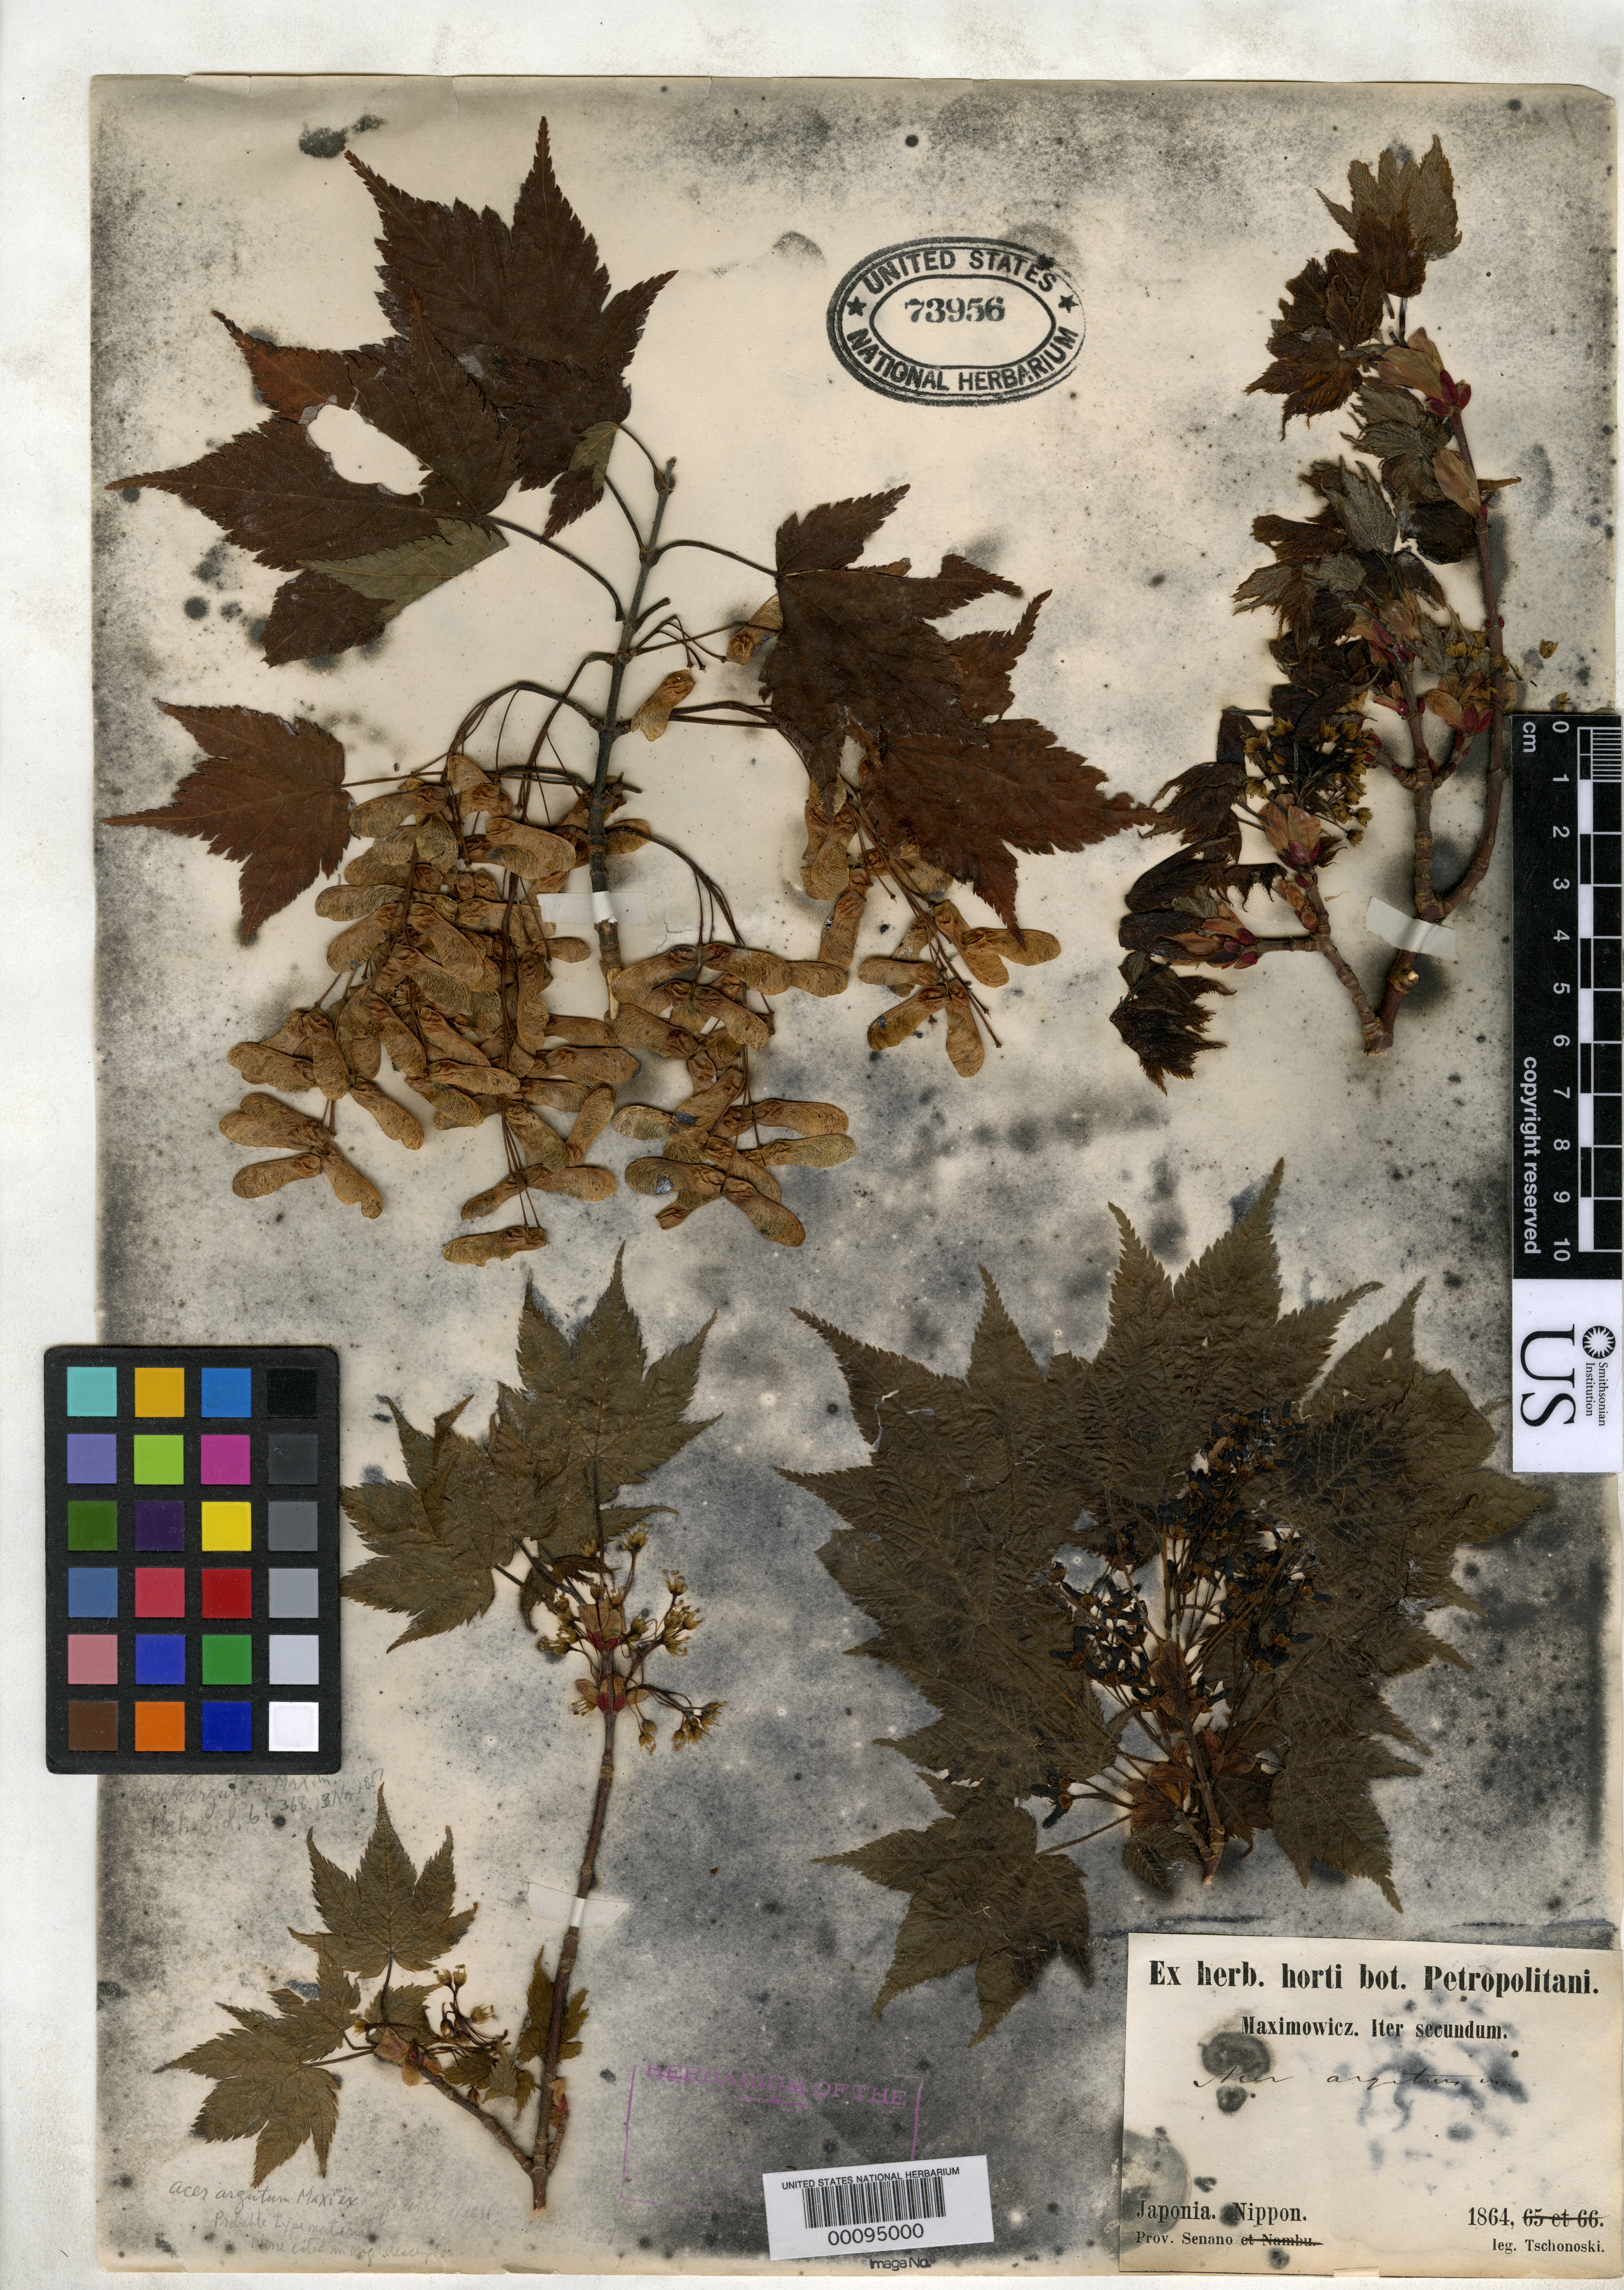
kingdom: Plantae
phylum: Tracheophyta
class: Magnoliopsida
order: Sapindales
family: Sapindaceae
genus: Acer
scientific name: Acer argutum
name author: Maxim.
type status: Syntype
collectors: S. Tschonoski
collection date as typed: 1864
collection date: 1864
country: Japan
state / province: Nagano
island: Honshu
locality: Prov. Senano. [=Shinano]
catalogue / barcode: US 73956